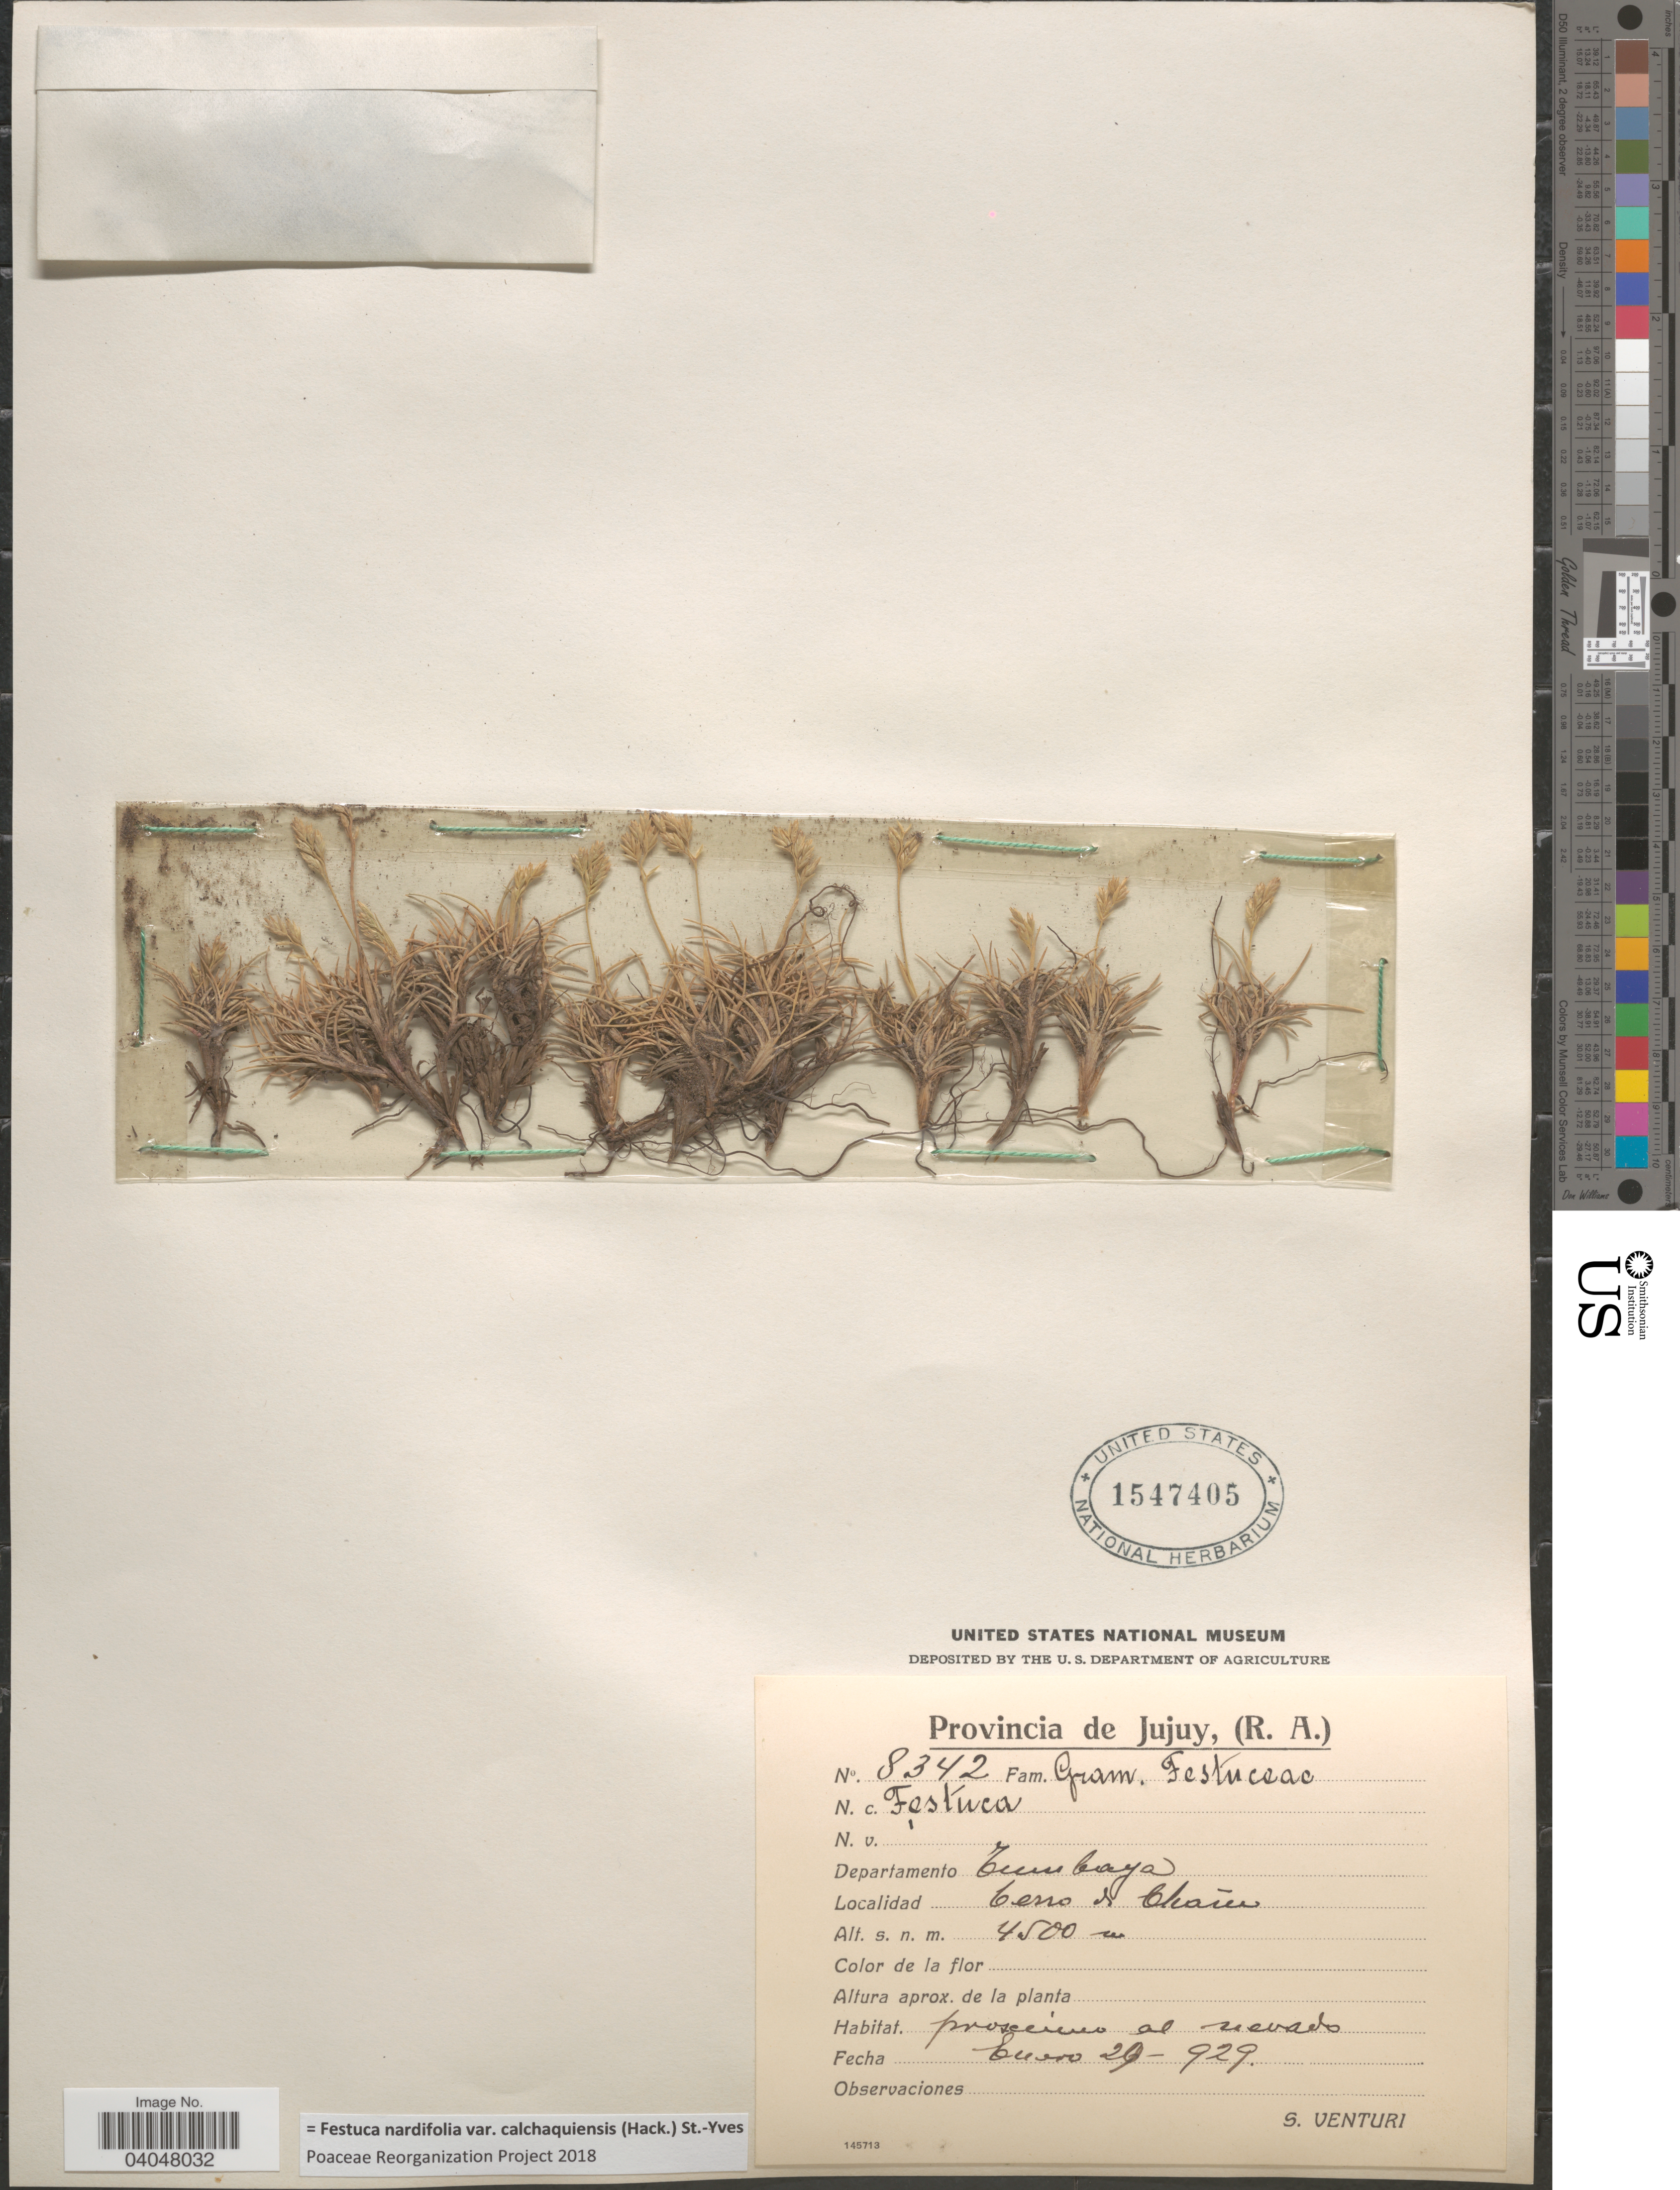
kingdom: Plantae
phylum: Tracheophyta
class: Liliopsida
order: Poales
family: Poaceae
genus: Festuca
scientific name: Festuca nardifolia var. calchaquiensis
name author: (Hack.) St.-Yves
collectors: S. Venturi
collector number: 8342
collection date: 1929-01-29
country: Argentina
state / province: Jujuy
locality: Departamento Tumbaya. Cerro de Chani.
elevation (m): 4500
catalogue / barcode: US 1547405